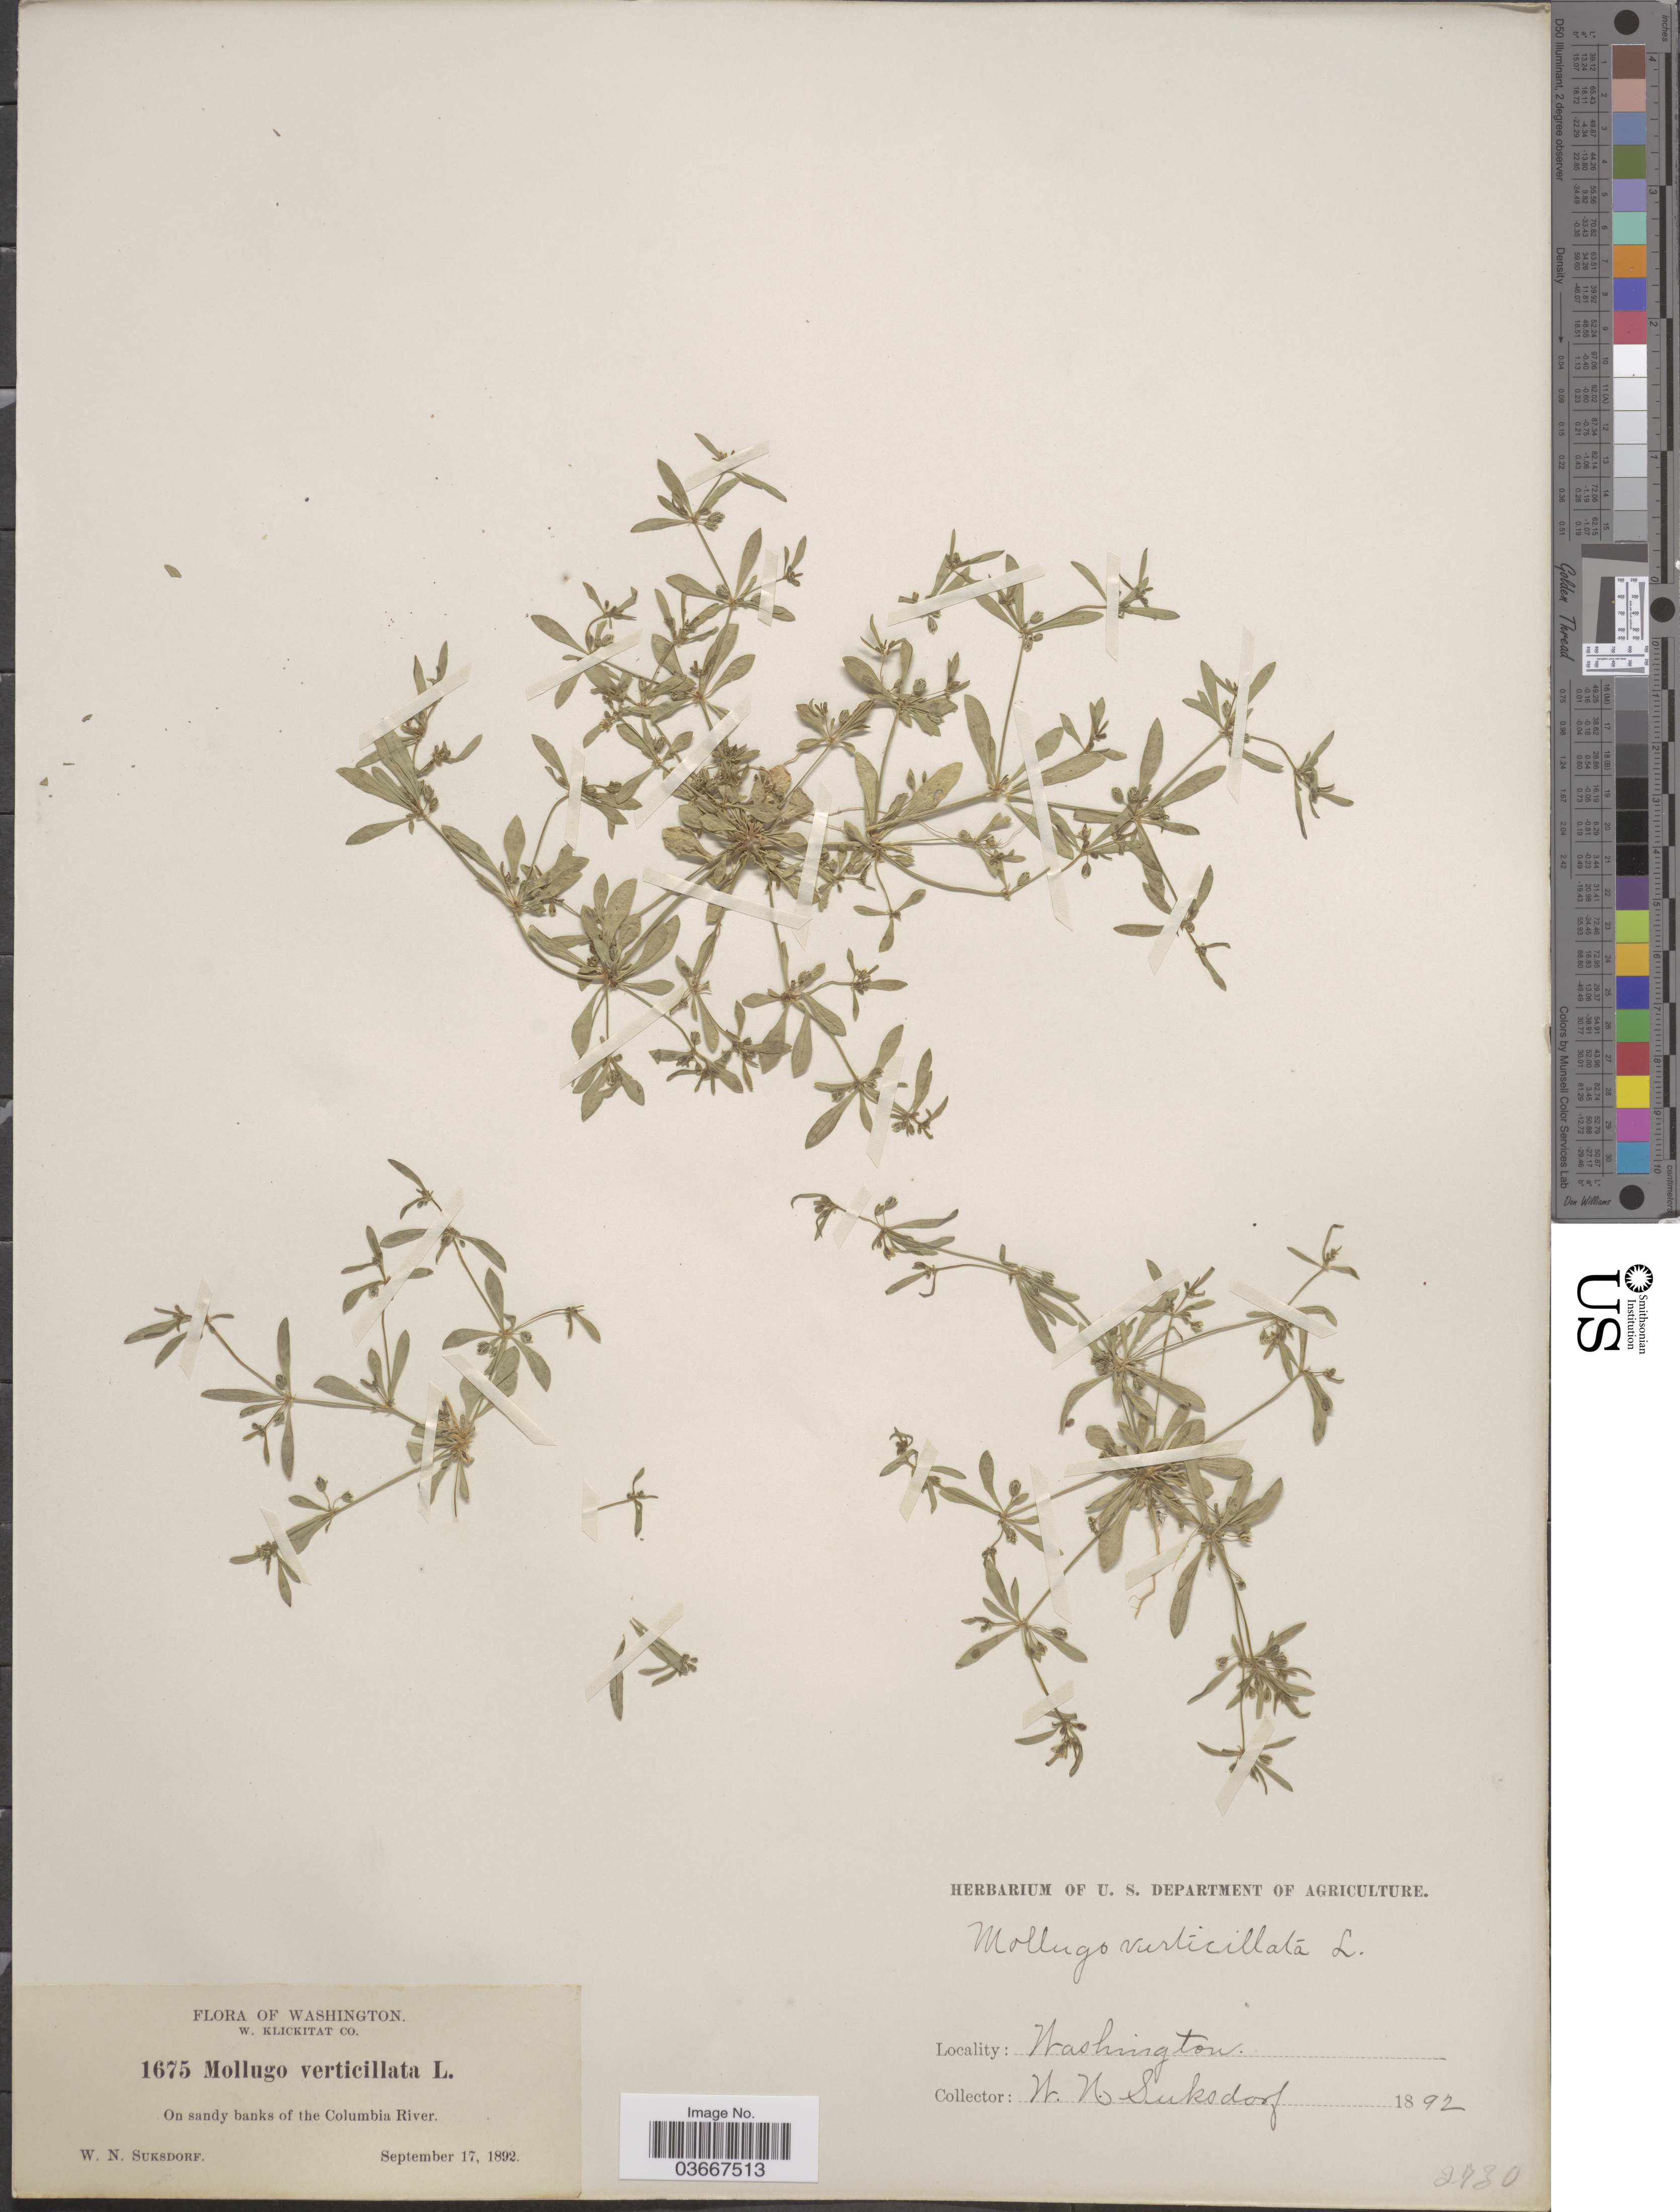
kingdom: Plantae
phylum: Tracheophyta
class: Magnoliopsida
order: Caryophyllales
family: Molluginaceae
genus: Mollugo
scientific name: Mollugo verticillata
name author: L.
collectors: W. N. Suksdorf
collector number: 1675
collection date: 1892-09-17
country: United States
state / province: Washington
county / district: Klickitat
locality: W. Klickitat Co. On sandy banks of the Columbia River.